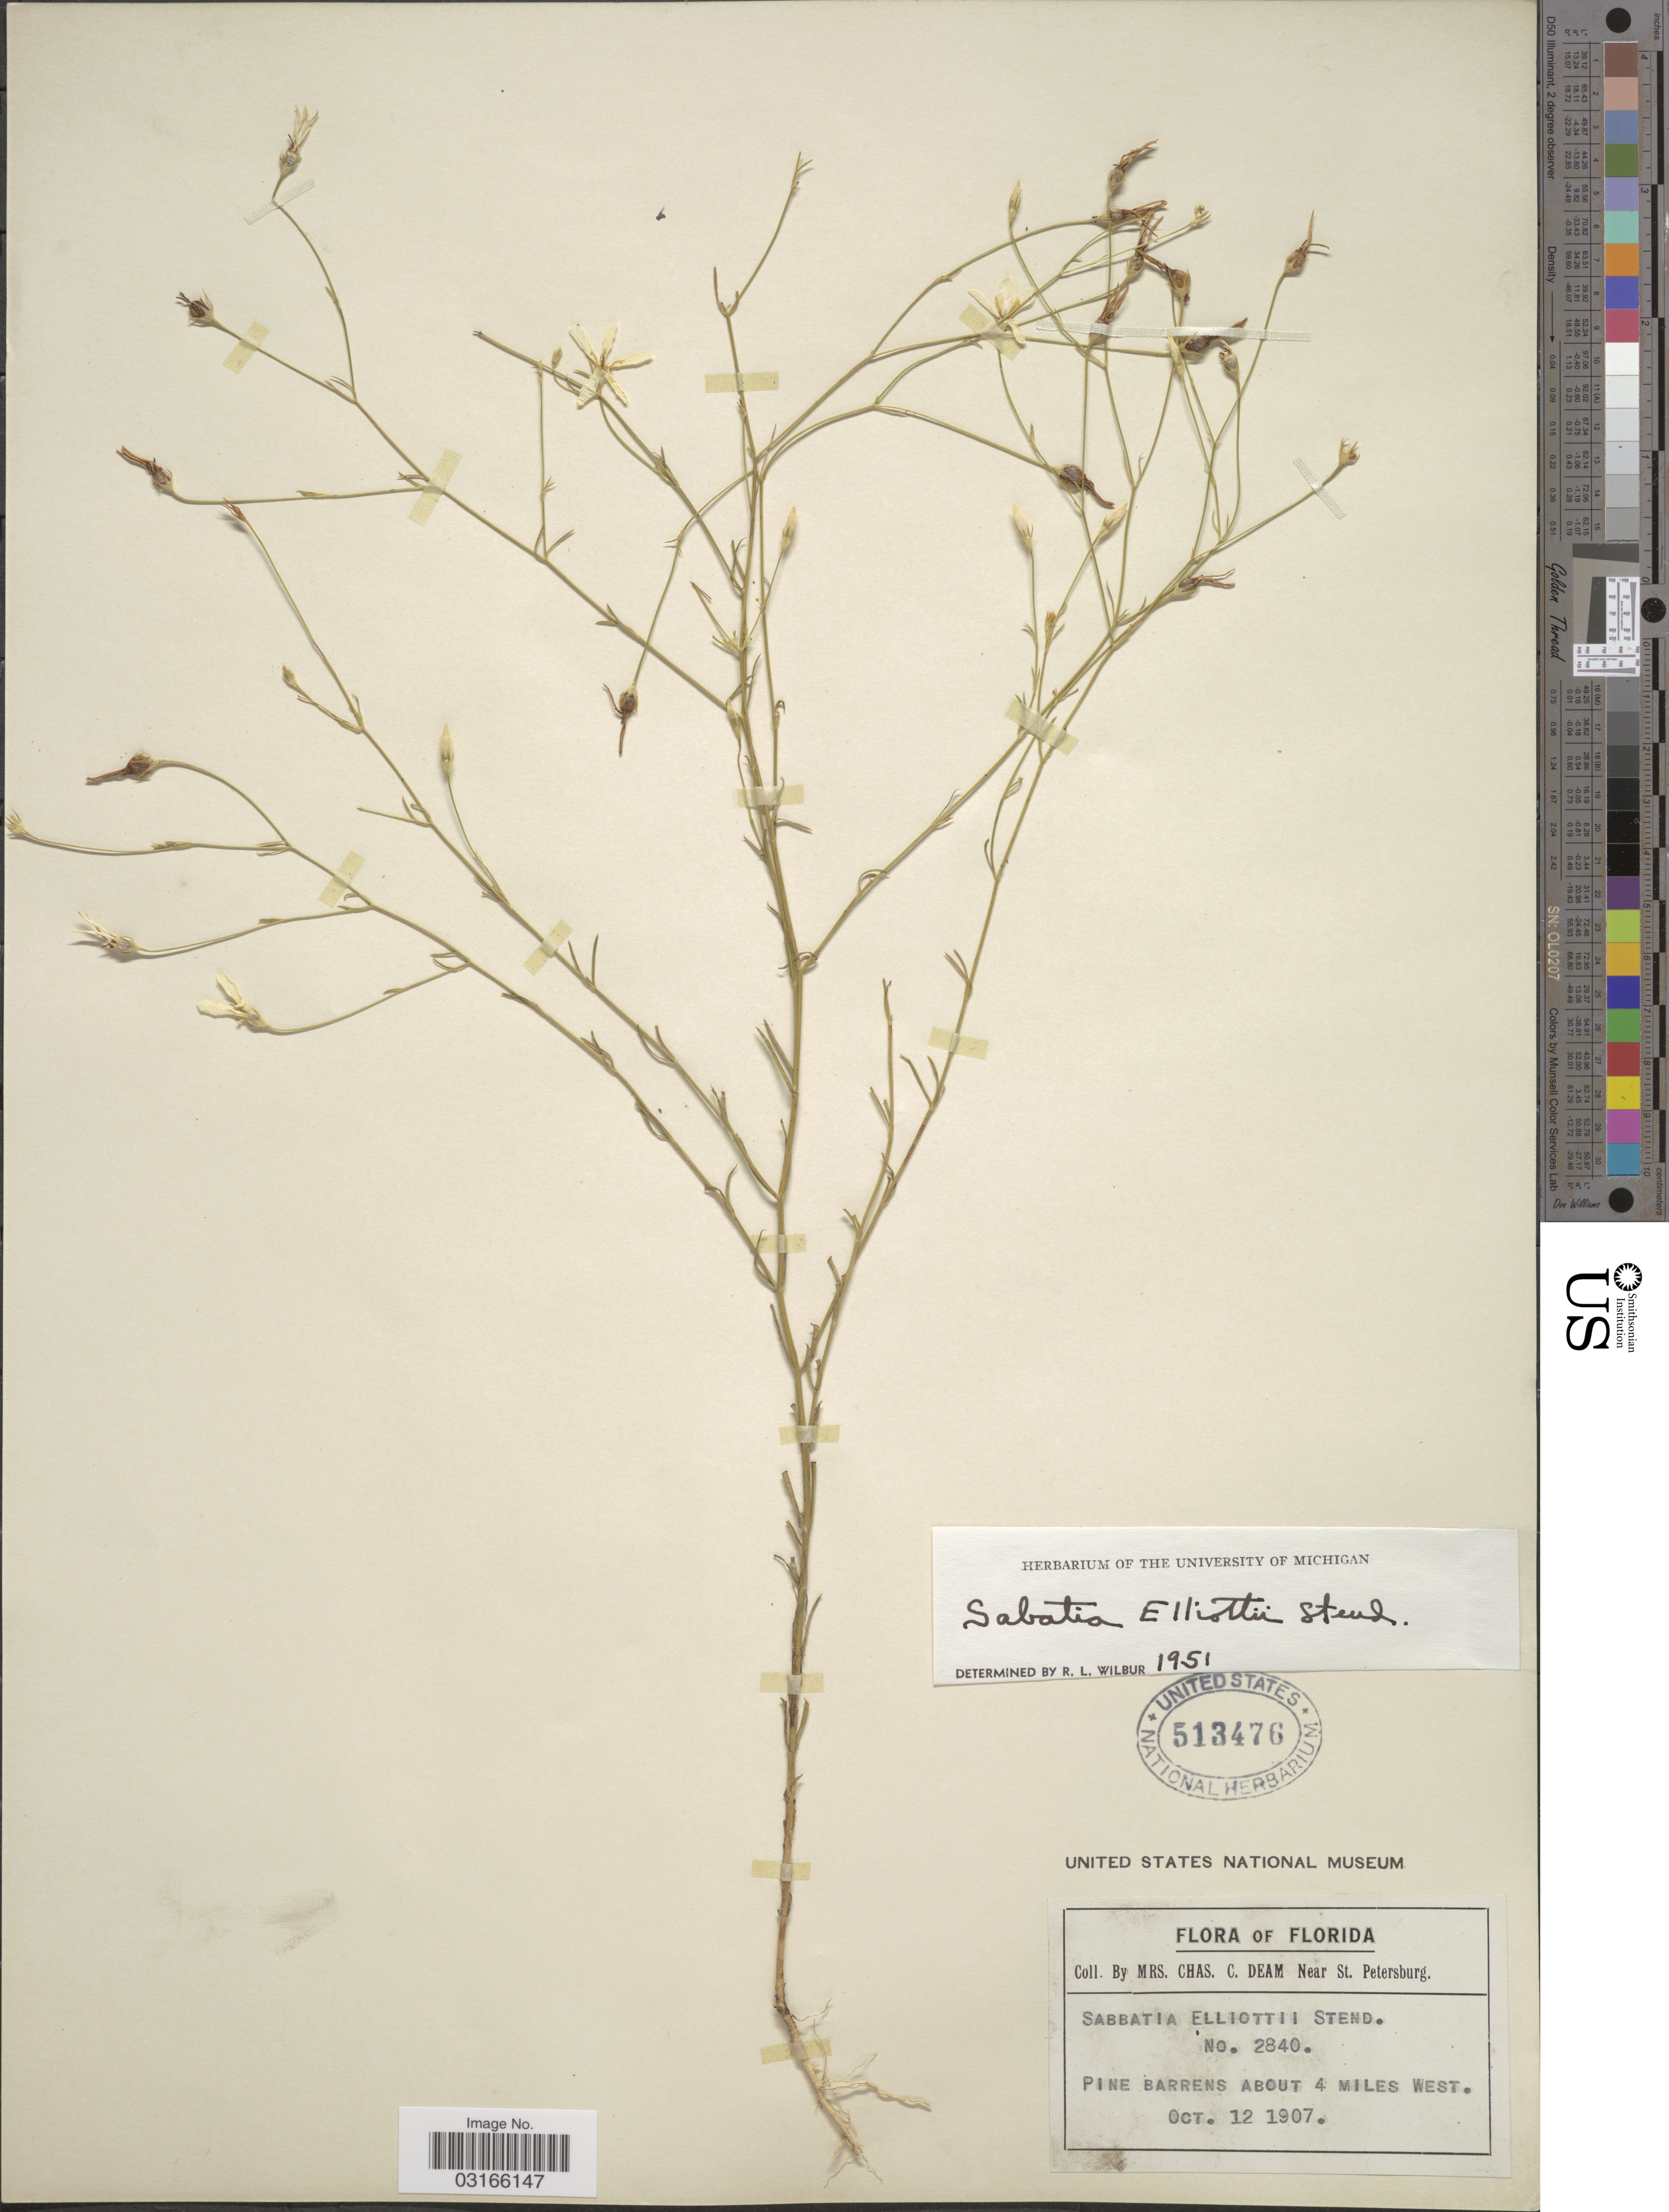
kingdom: Plantae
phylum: Tracheophyta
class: Magnoliopsida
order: Gentianales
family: Gentianaceae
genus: Sabatia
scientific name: Sabatia brevifolia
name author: Raf.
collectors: C. Deam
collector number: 2840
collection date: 1907-10-12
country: United States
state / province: Florida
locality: Pine Barrens about 4 miles west.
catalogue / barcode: US 513476